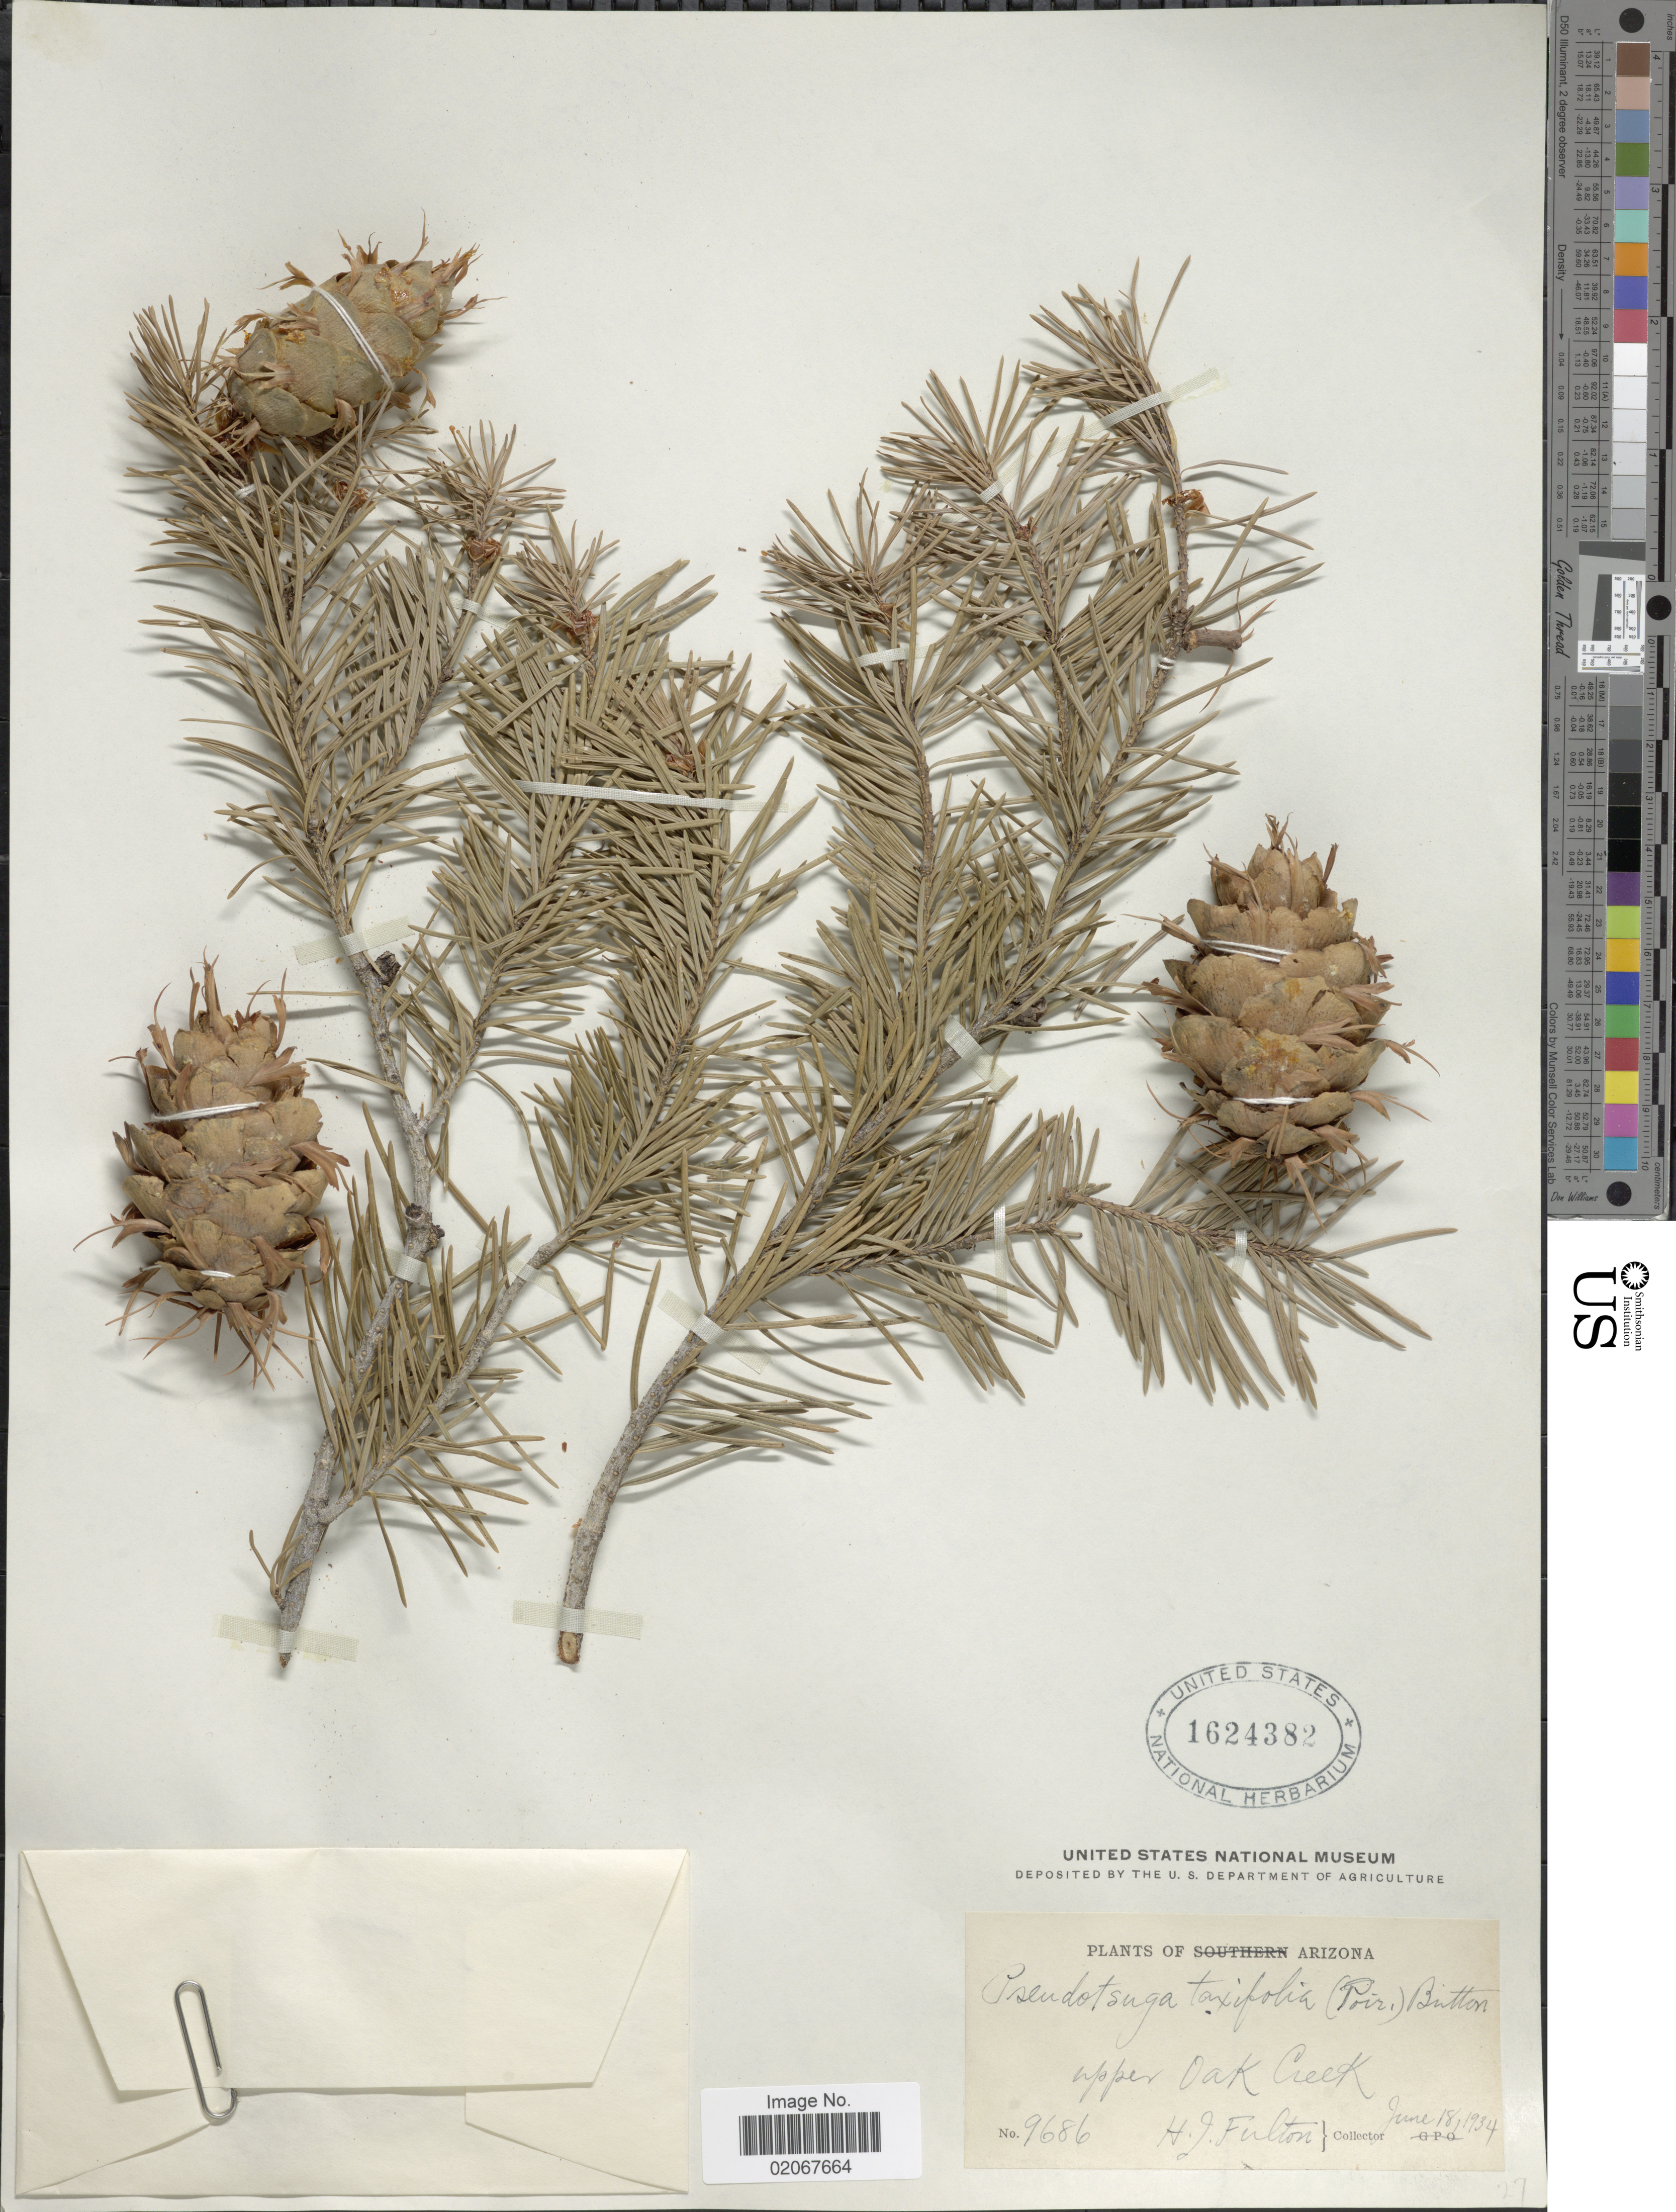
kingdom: Plantae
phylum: Tracheophyta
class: Pinopsida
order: Pinales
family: Pinaceae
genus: Pseudotsuga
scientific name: Pseudotsuga menziesii var. glauca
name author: (Beissn.) Franco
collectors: H. Fulton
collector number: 9686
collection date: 1934-06-18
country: United States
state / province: Arizona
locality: Upper Oak Creek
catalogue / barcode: US 1624382